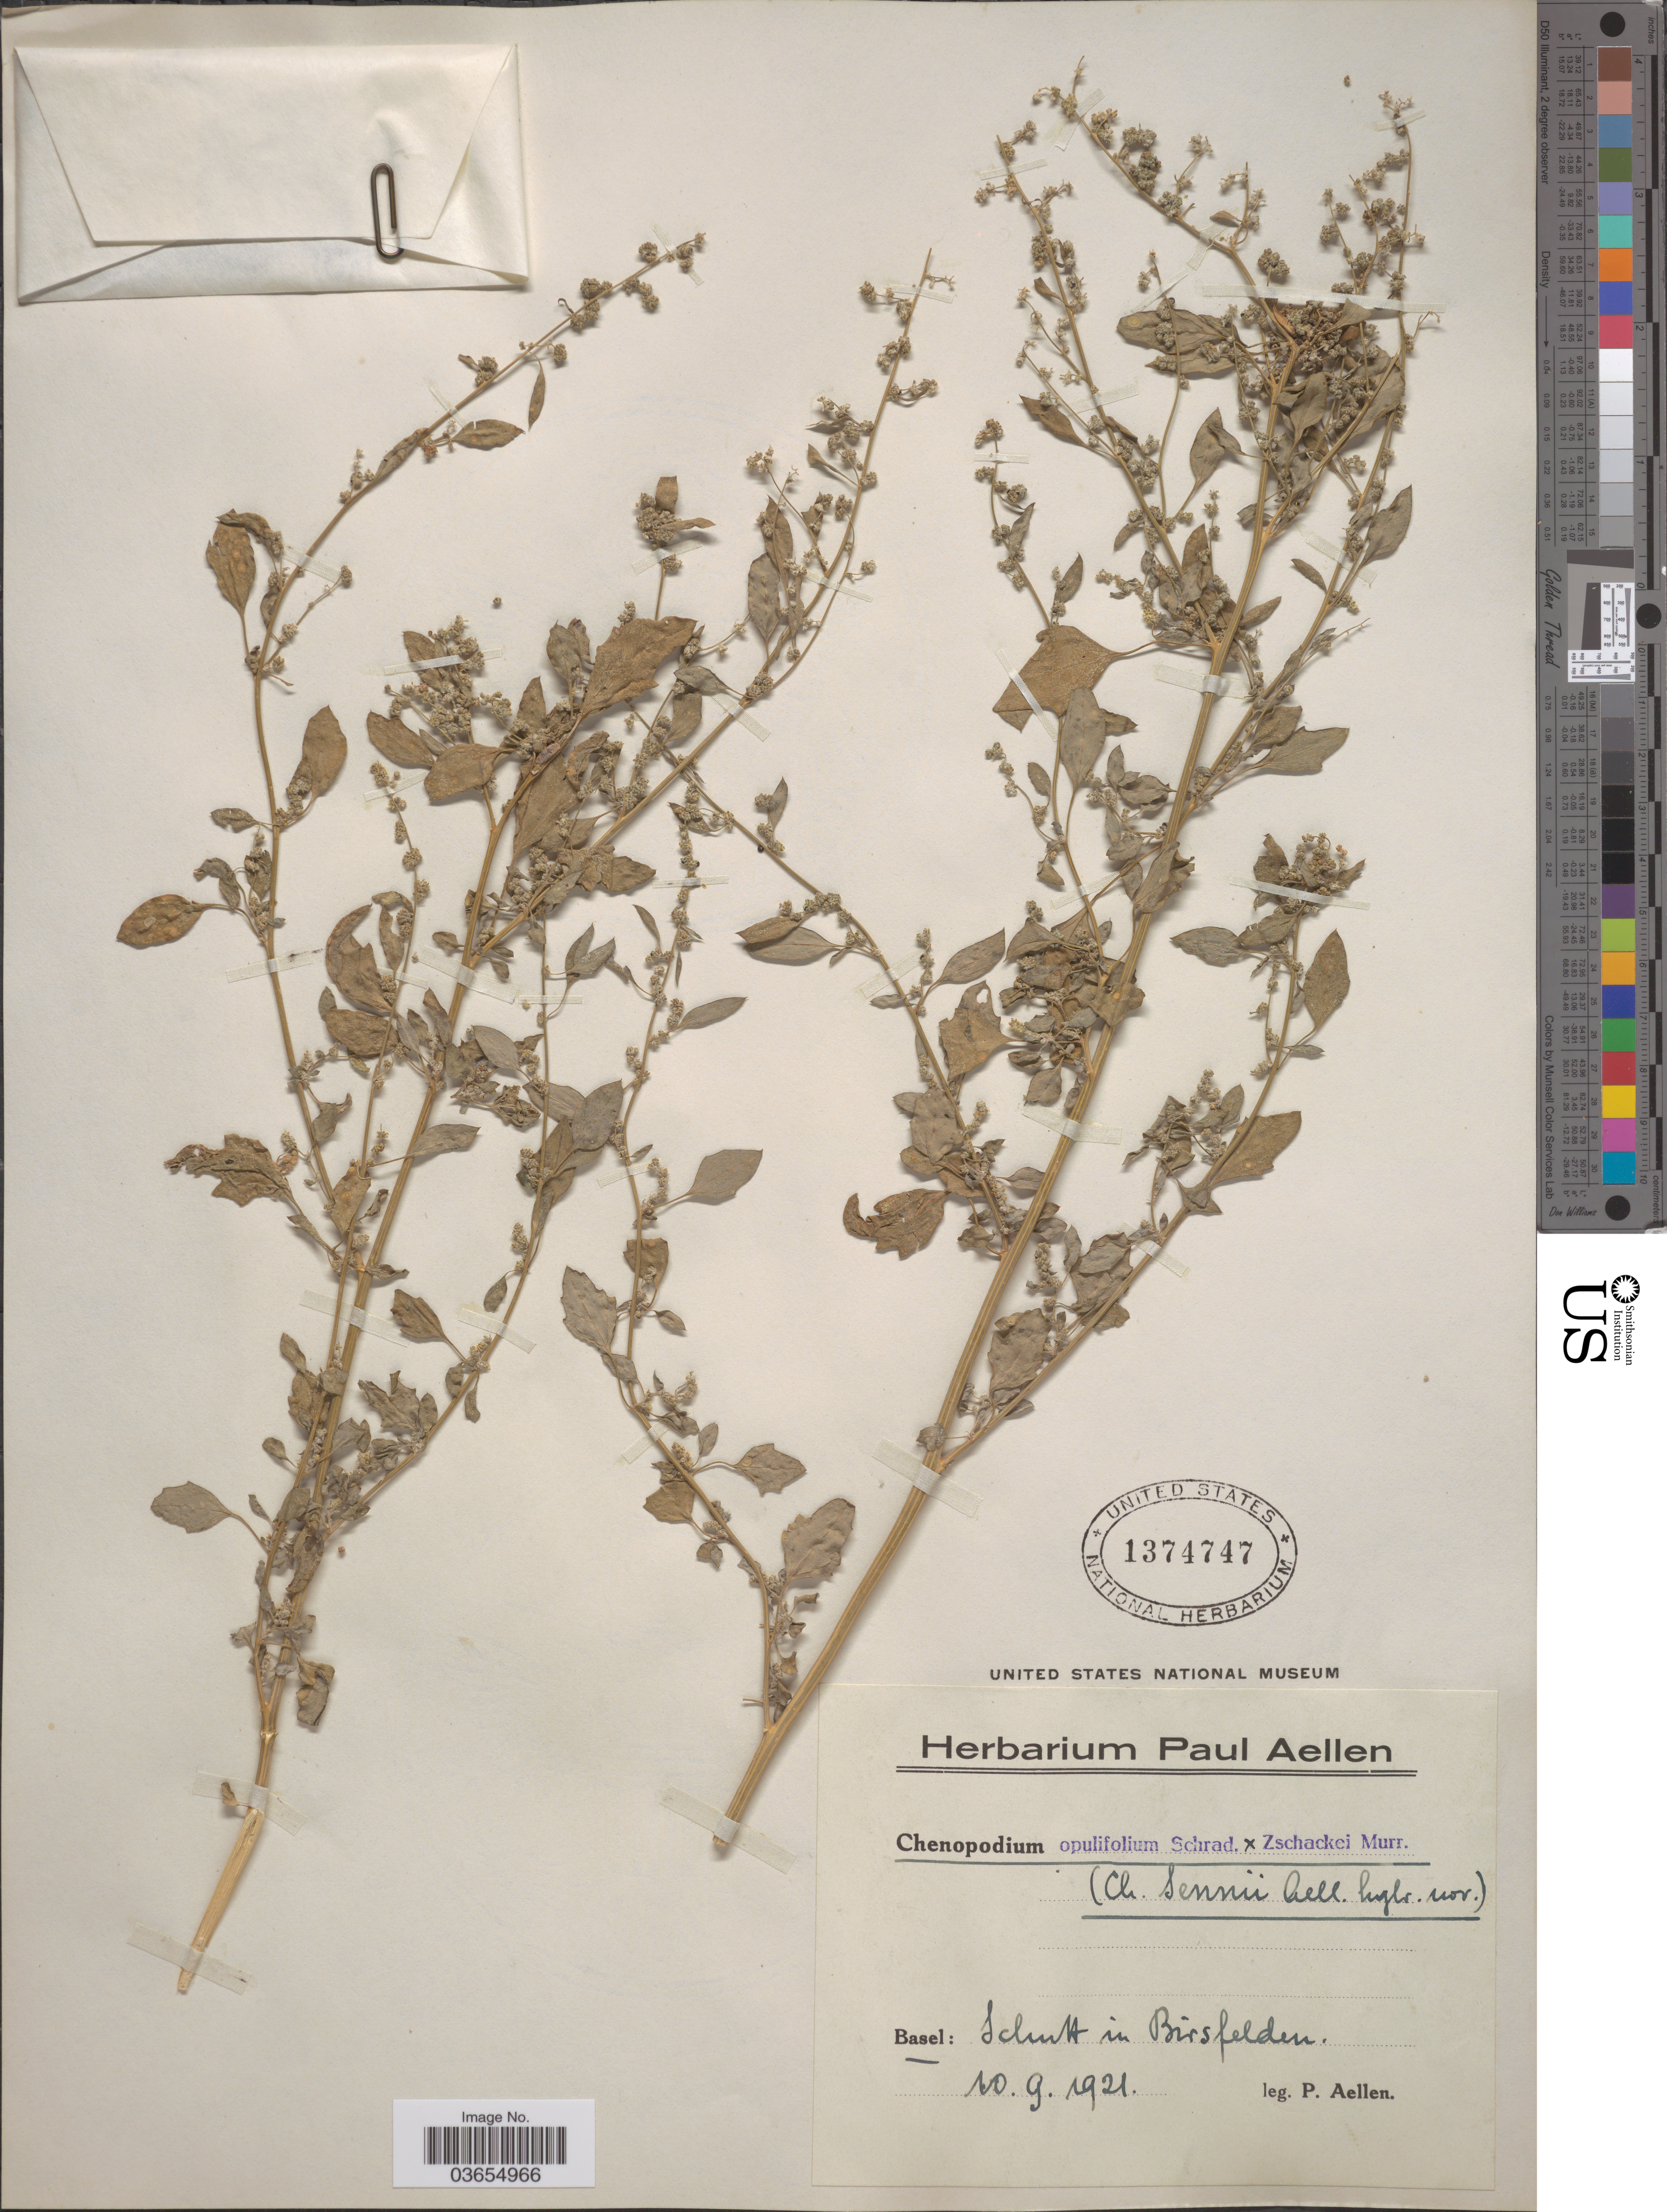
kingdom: Plantae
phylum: Tracheophyta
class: Magnoliopsida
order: Caryophyllales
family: Amaranthaceae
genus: Chenopodium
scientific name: Chenopodium opulifolium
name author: Schrad. ex W.D.J. Koch & Ziz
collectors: P. Aellen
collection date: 1921-09-10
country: Switzerland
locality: Basel: Schutt bei Birsfelden.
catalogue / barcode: US 1374747